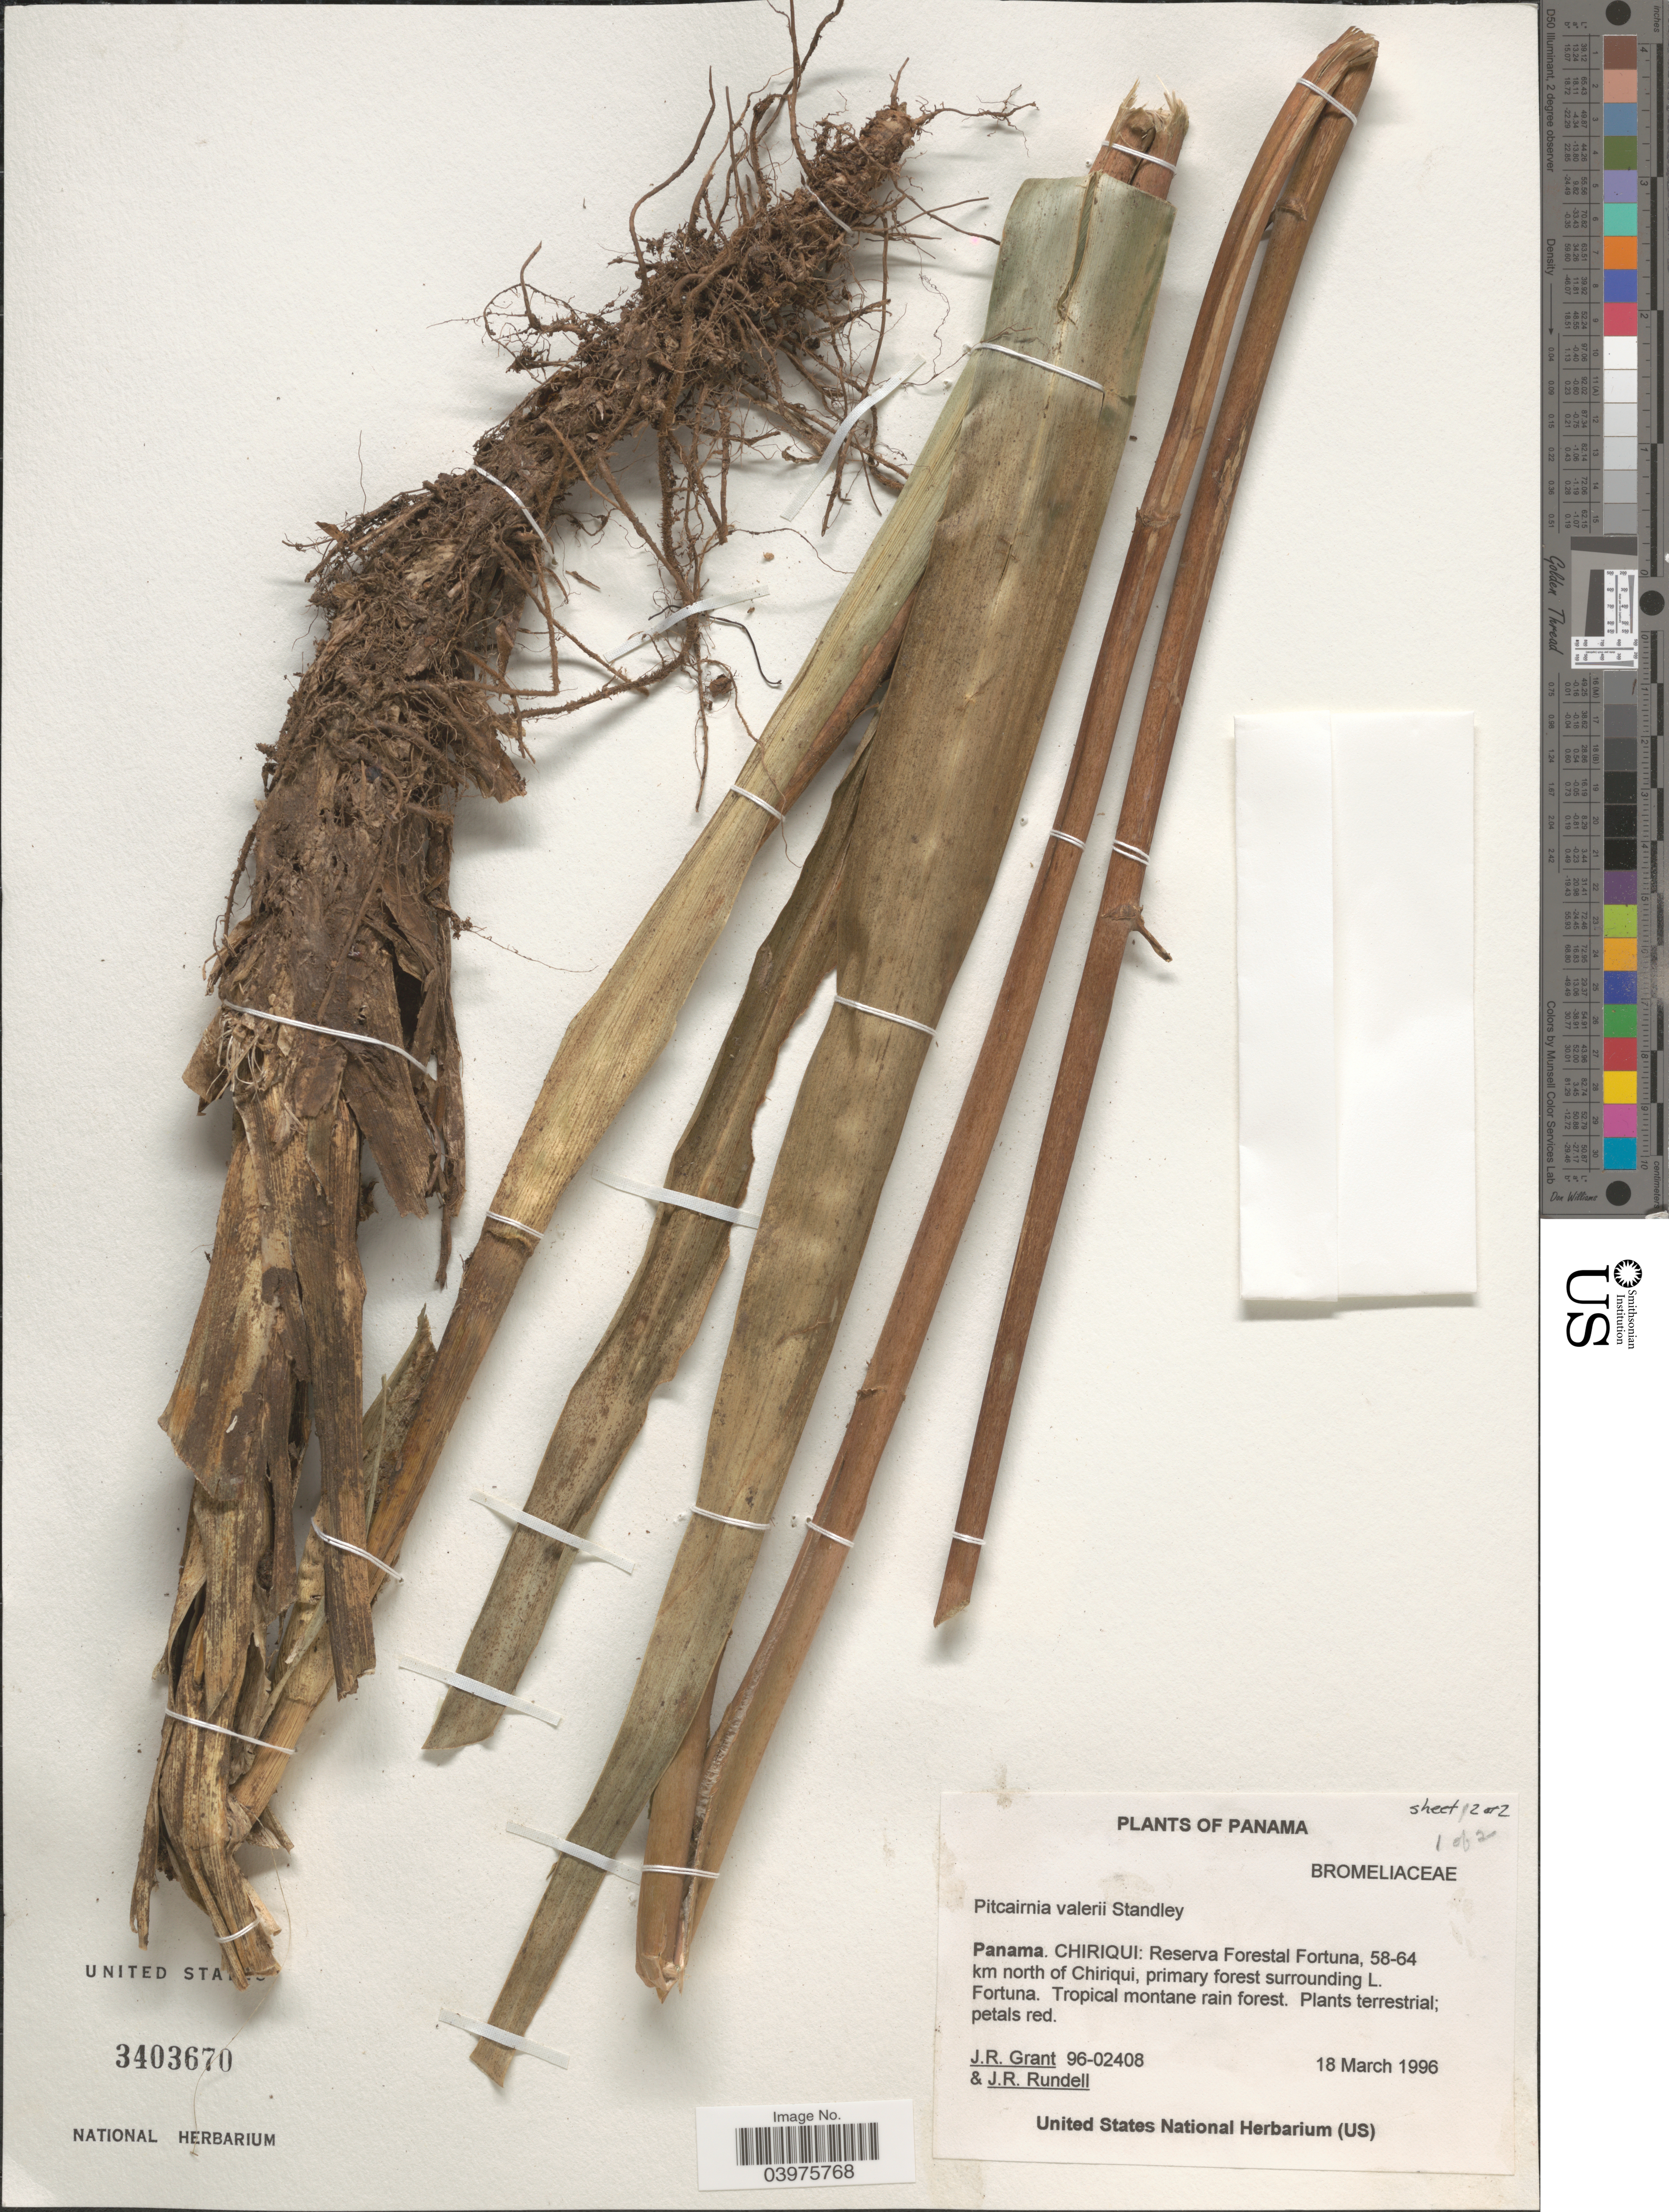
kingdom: Plantae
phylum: Tracheophyta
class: Liliopsida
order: Poales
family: Bromeliaceae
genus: Pitcairnia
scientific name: Pitcairnia valerii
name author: Standl.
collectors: J. Grant & J. R. Rundell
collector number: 96-02408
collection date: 1996-03-18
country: Panama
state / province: Chiriqui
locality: Reserva Forestal Fortuna, 58-64 km north of Chiriqui, primary forest surrounding L. Fortuna.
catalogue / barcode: US 3403670